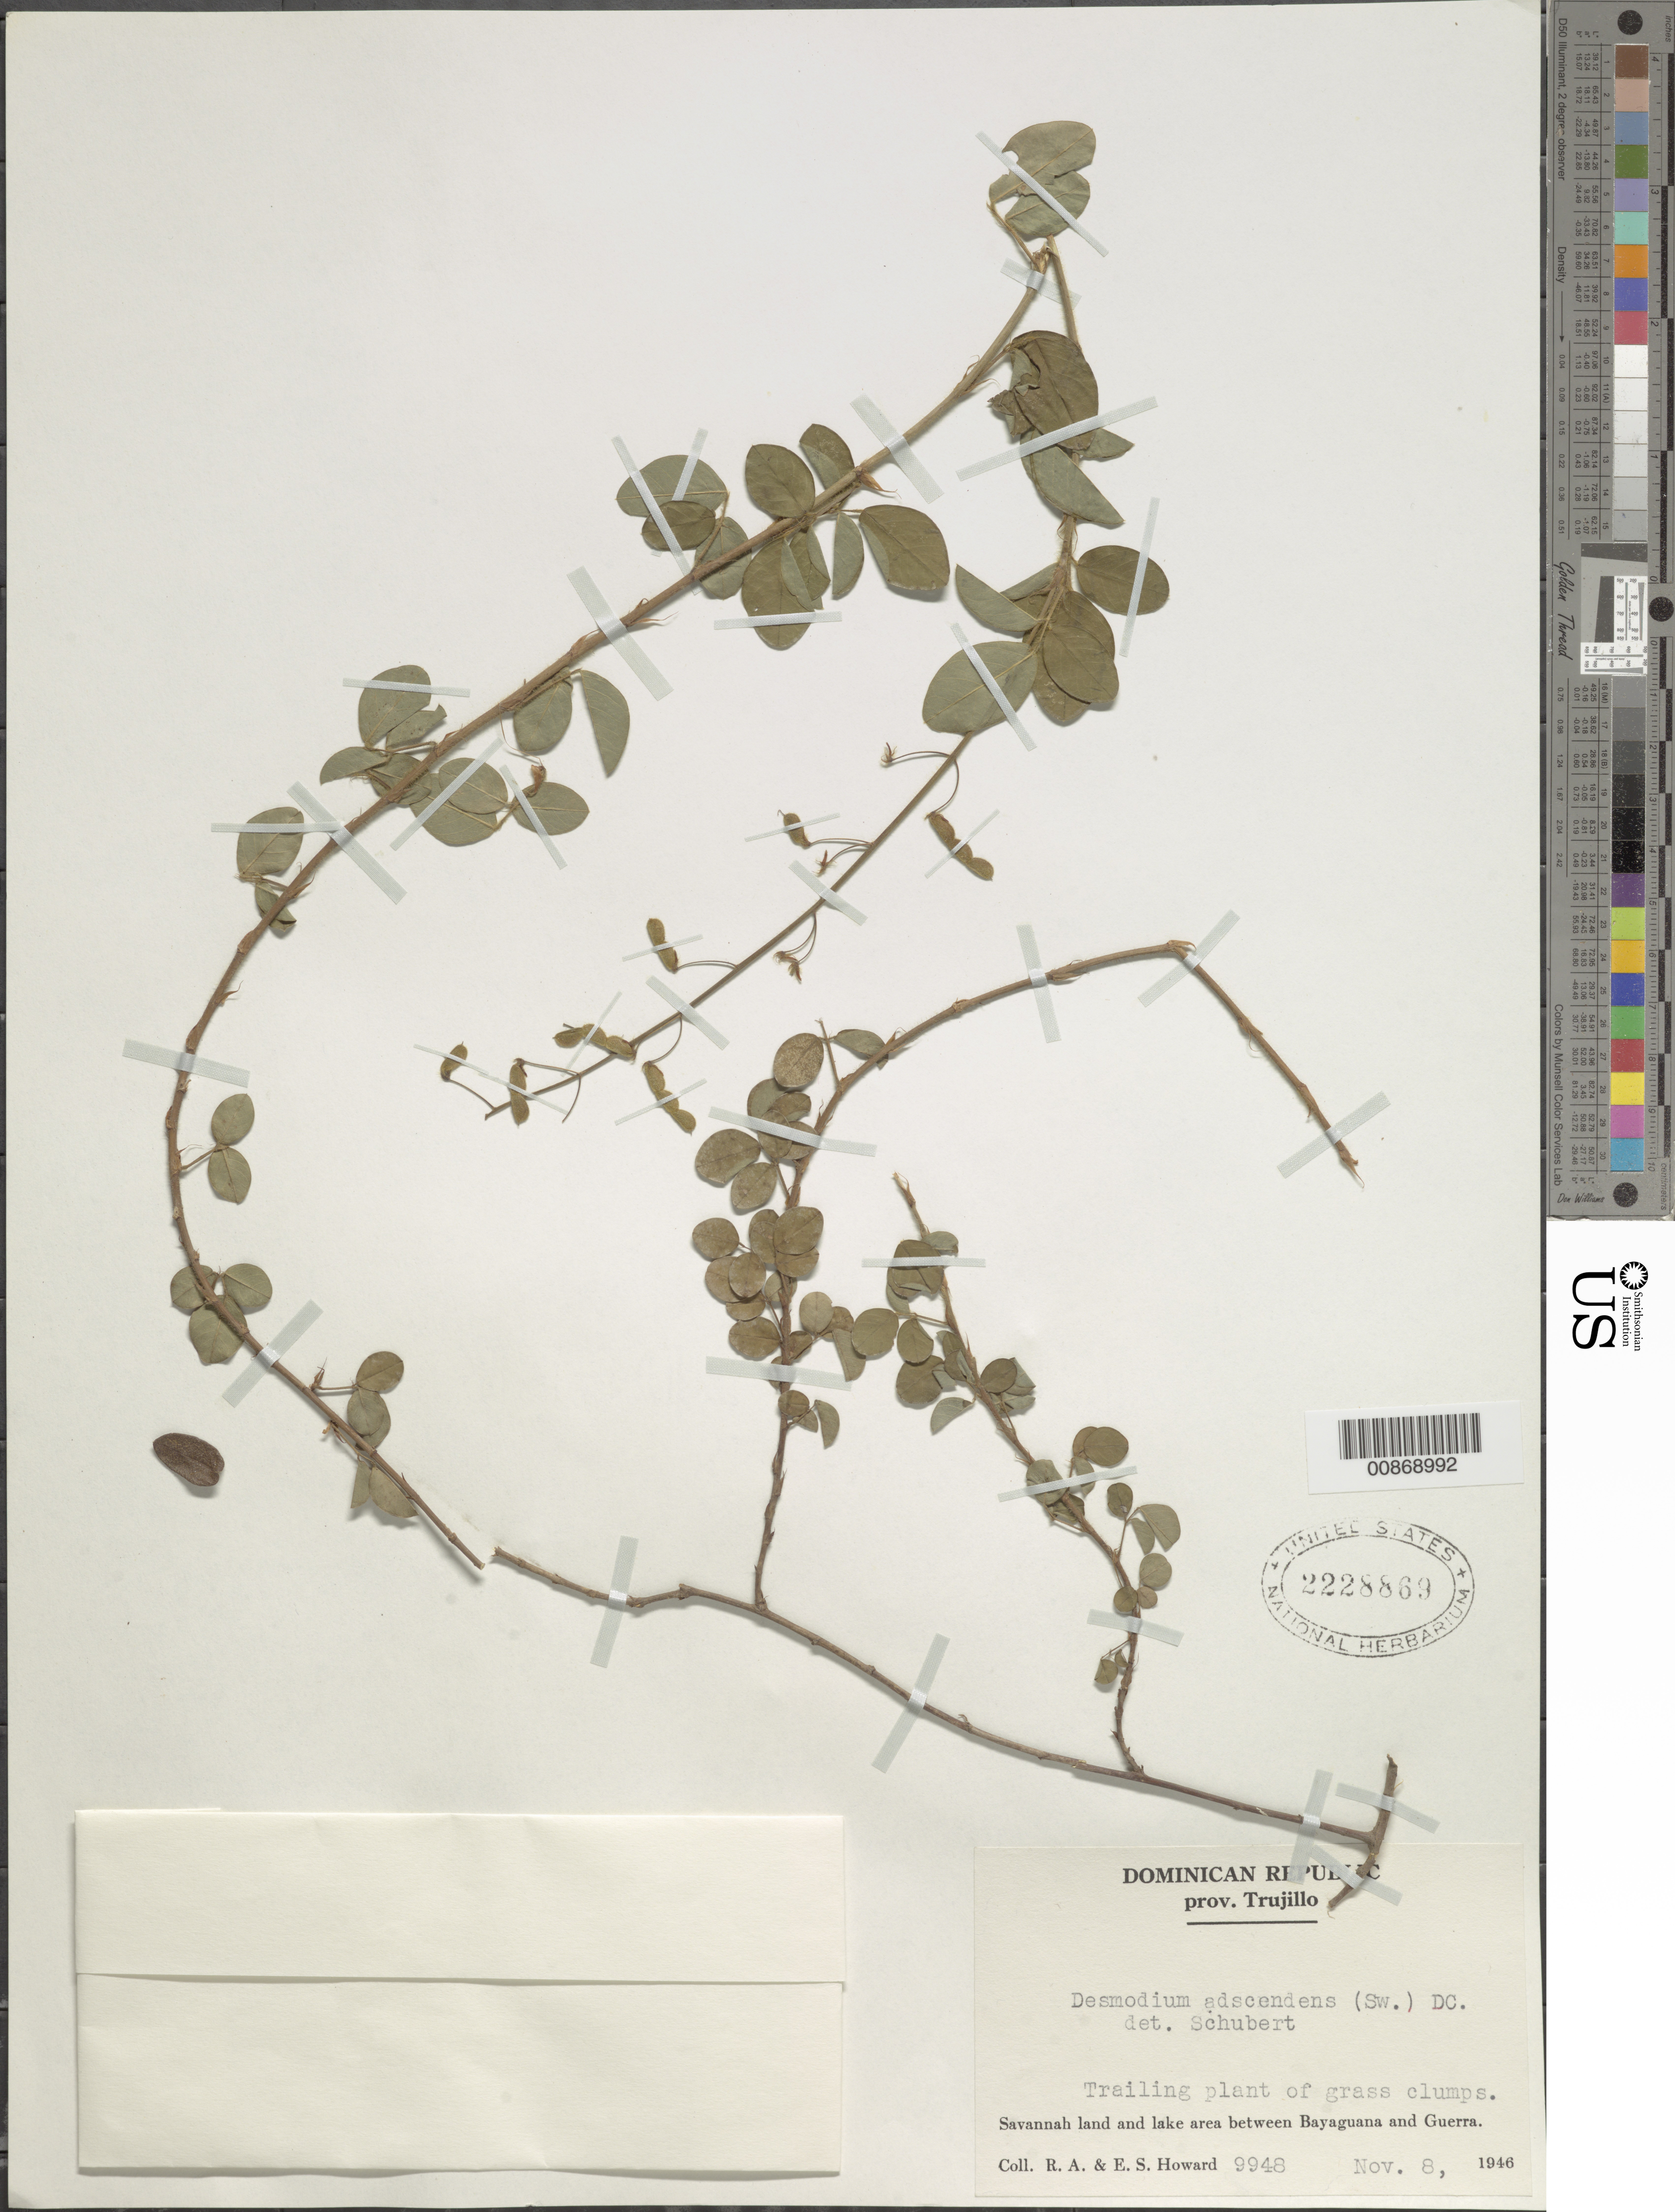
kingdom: Plantae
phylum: Tracheophyta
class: Magnoliopsida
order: Fabales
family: Fabaceae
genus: Grona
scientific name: Grona adscendens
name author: (Sw.) H. Ohashi & K. Ohashi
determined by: Strong, Mark T., (BOT), Smithsonian Institution - National Museum of Natural History (UNITED STATES)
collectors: R. A. Howard & E. S. Howard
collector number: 9948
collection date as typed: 08 Nov 1946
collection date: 1946-11-08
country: Dominican Republic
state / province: San Cristobal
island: Hispaniola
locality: Between Bayaguana and Guerra.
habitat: Plant of grass clumps. Savannah land and lake area.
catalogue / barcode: US 2228869